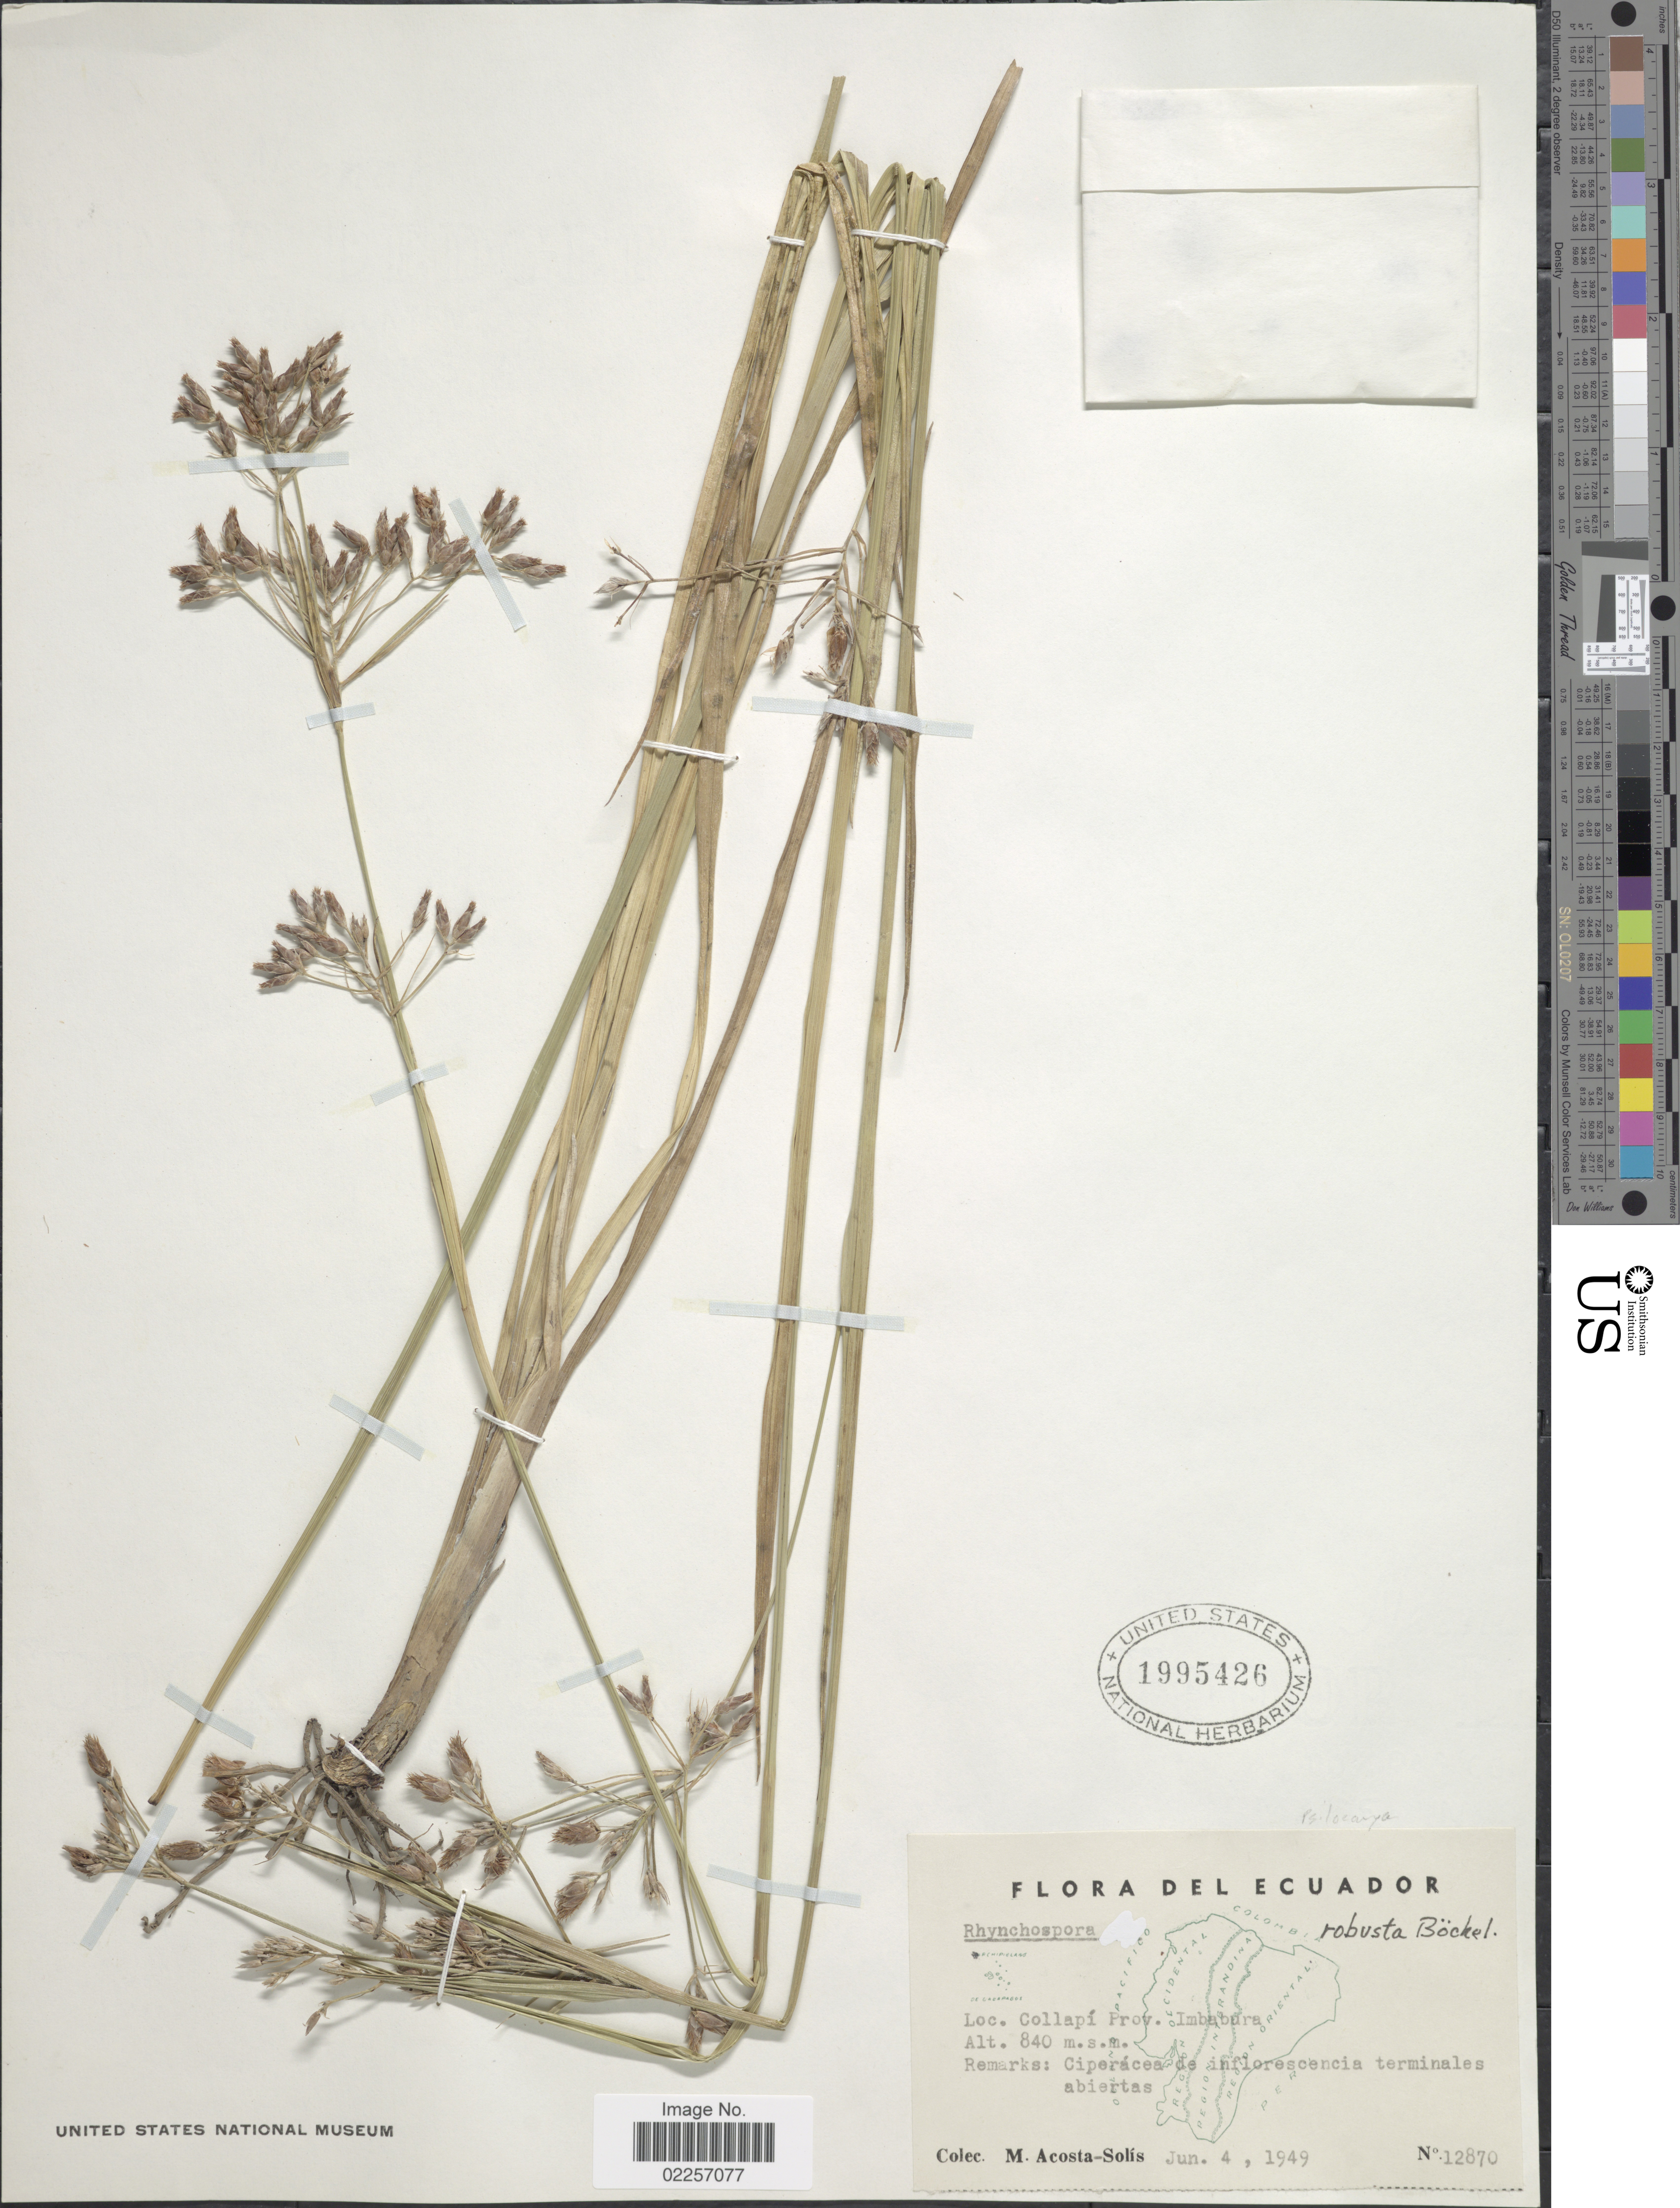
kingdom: Plantae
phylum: Tracheophyta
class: Liliopsida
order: Poales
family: Cyperaceae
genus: Rhynchospora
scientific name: Rhynchospora robusta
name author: (Kunth) Boeckeler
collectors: M. Acosta Solis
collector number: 12870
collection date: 1949-06-04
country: Ecuador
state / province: Imbabura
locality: Collapi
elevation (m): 840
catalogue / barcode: US 1995426